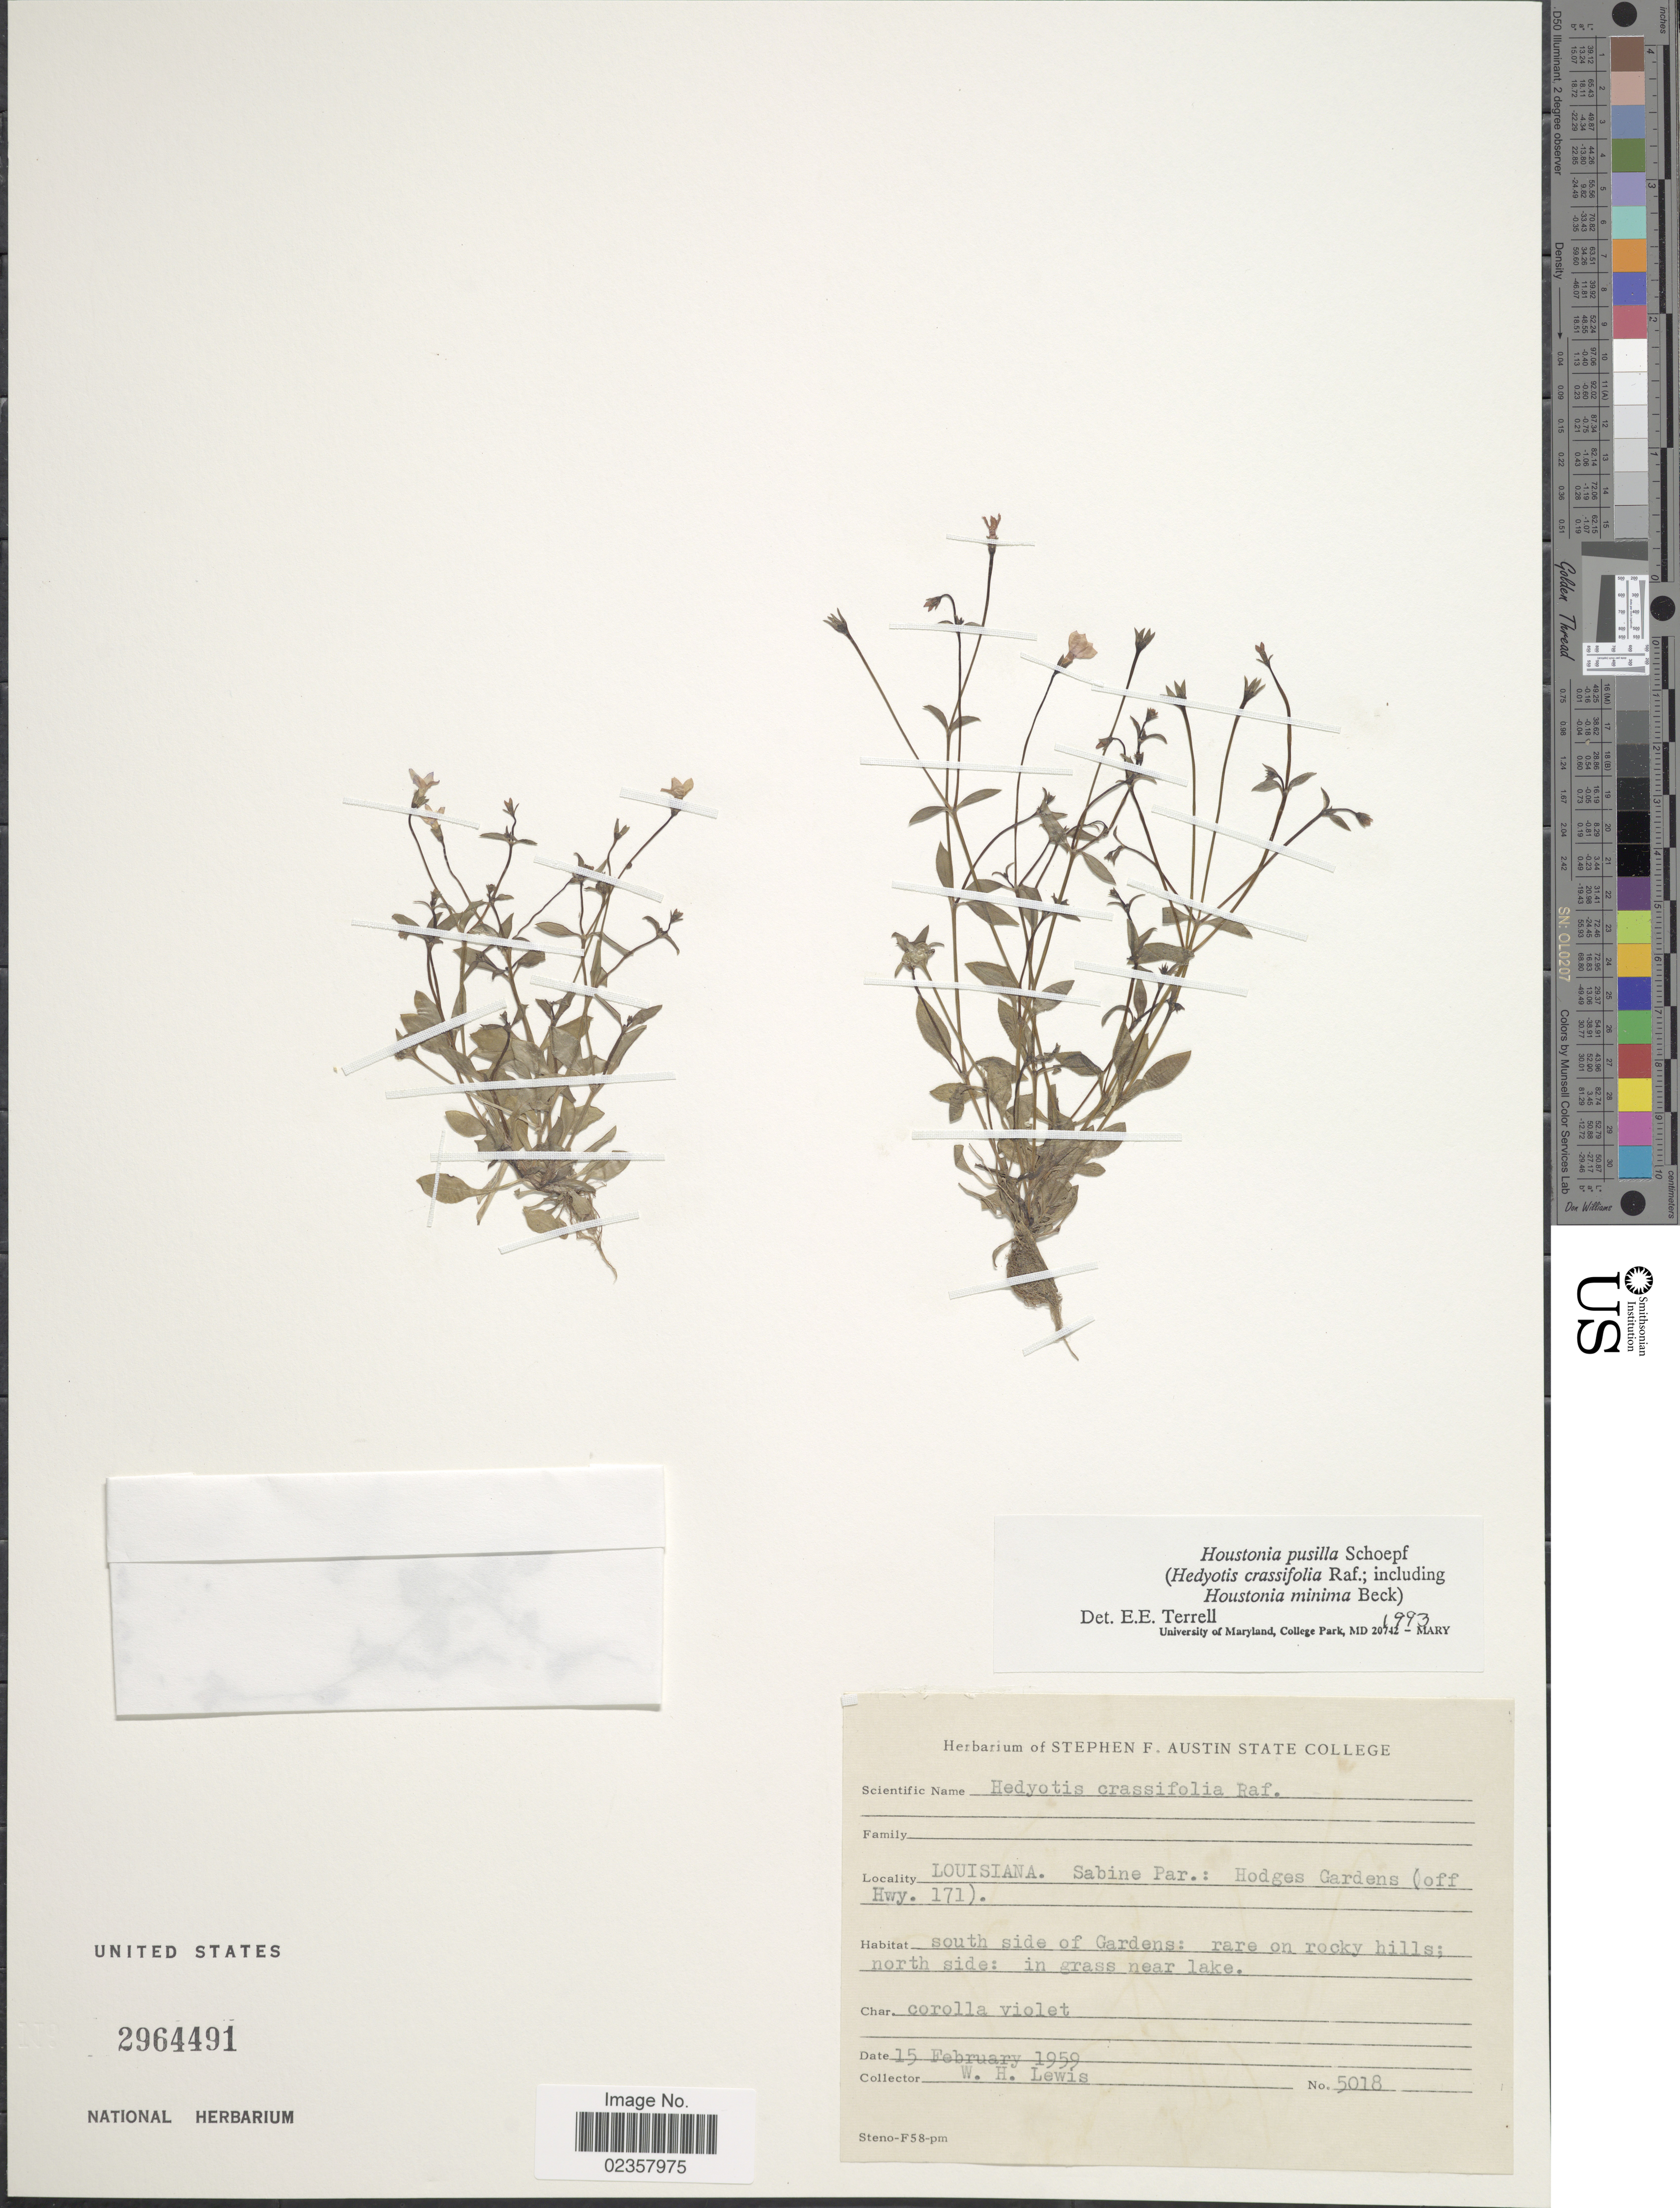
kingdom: Plantae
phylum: Tracheophyta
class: Magnoliopsida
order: Gentianales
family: Rubiaceae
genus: Houstonia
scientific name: Houstonia pusilla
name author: Schoepf.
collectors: W. H. Lewis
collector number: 5018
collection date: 1959-02-15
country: United States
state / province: Louisiana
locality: Louisiana, Sabine Par.: Hodges Gardens (off Hwy. 171). South side of Gardens.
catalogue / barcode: US 2964491